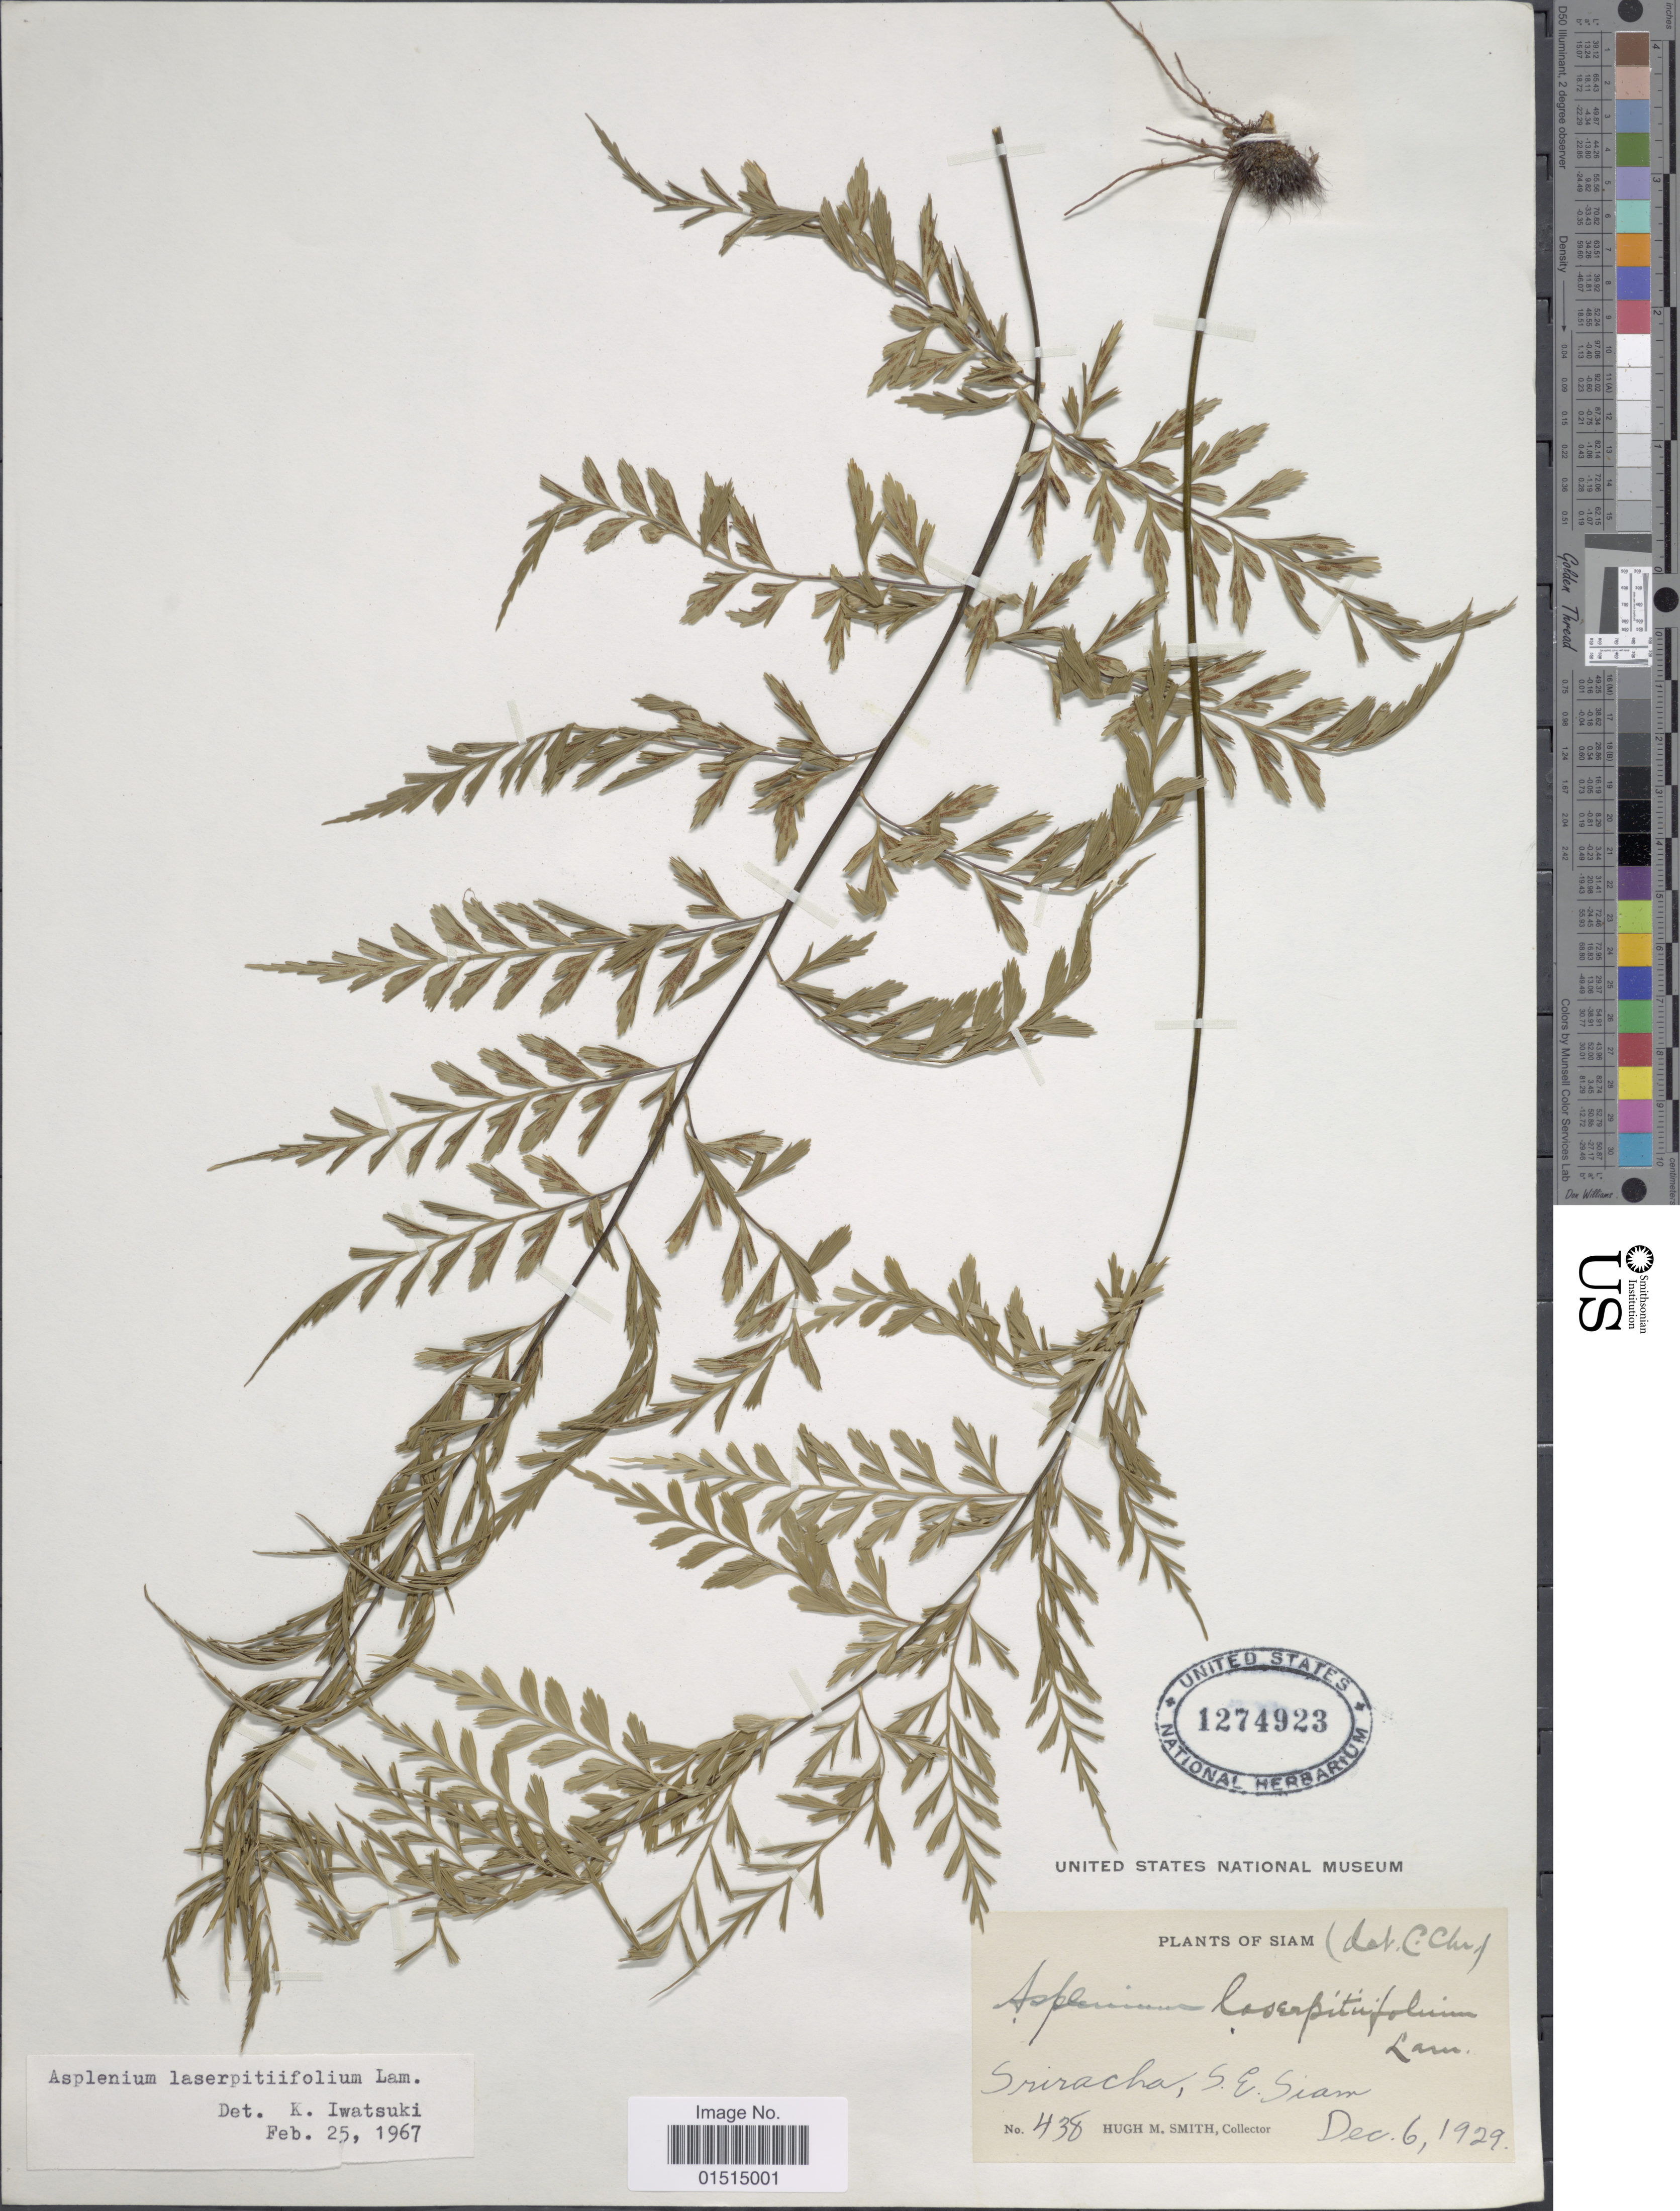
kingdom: Plantae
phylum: Tracheophyta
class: Polypodiopsida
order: Polypodiales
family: Aspleniaceae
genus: Asplenium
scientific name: Asplenium laserpitiifolium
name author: Lam.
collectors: H. M. Smith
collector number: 438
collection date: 1929-12-06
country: Thailand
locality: Siam, Sriracha, S.E. Siam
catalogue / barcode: US 1274923